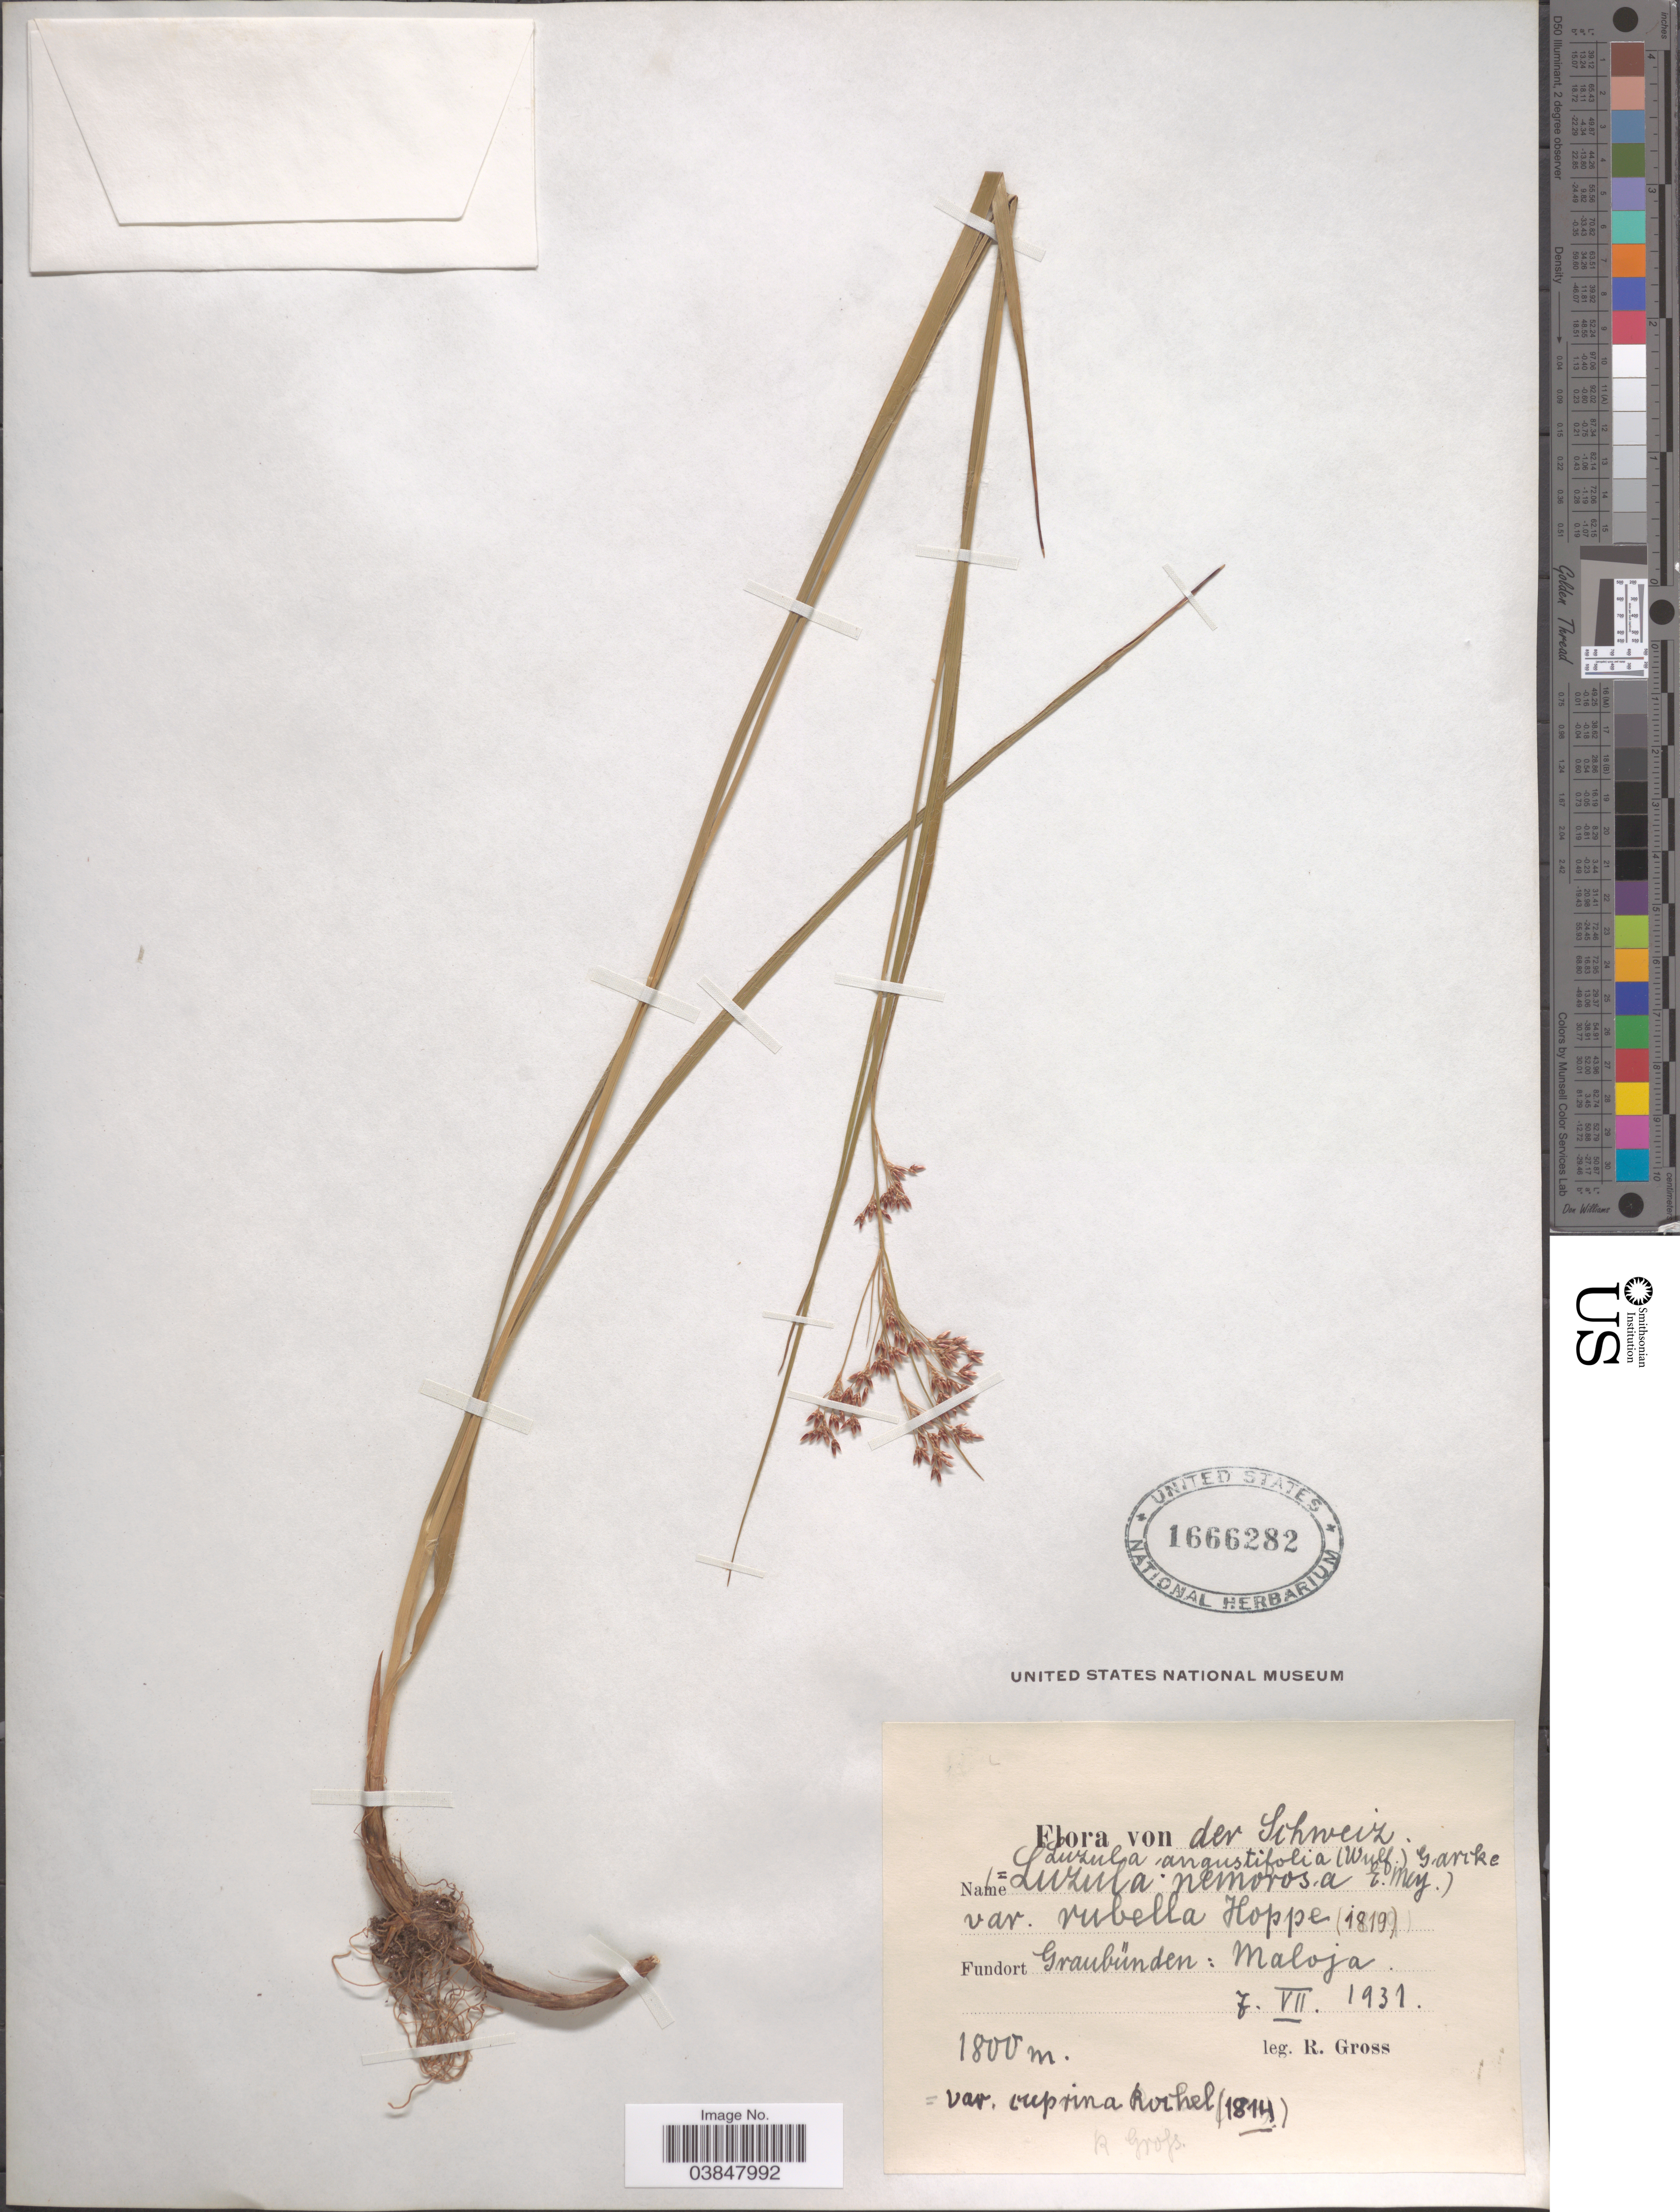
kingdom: Plantae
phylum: Tracheophyta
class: Liliopsida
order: Poales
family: Juncaceae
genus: Luzula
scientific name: Luzula luzuloides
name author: (Lam.) Dandy & Wilmott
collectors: R. Gross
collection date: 1931-07-07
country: Switzerland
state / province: Graubunden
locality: Schweiz. Maloja.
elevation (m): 1800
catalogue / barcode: US 1666282